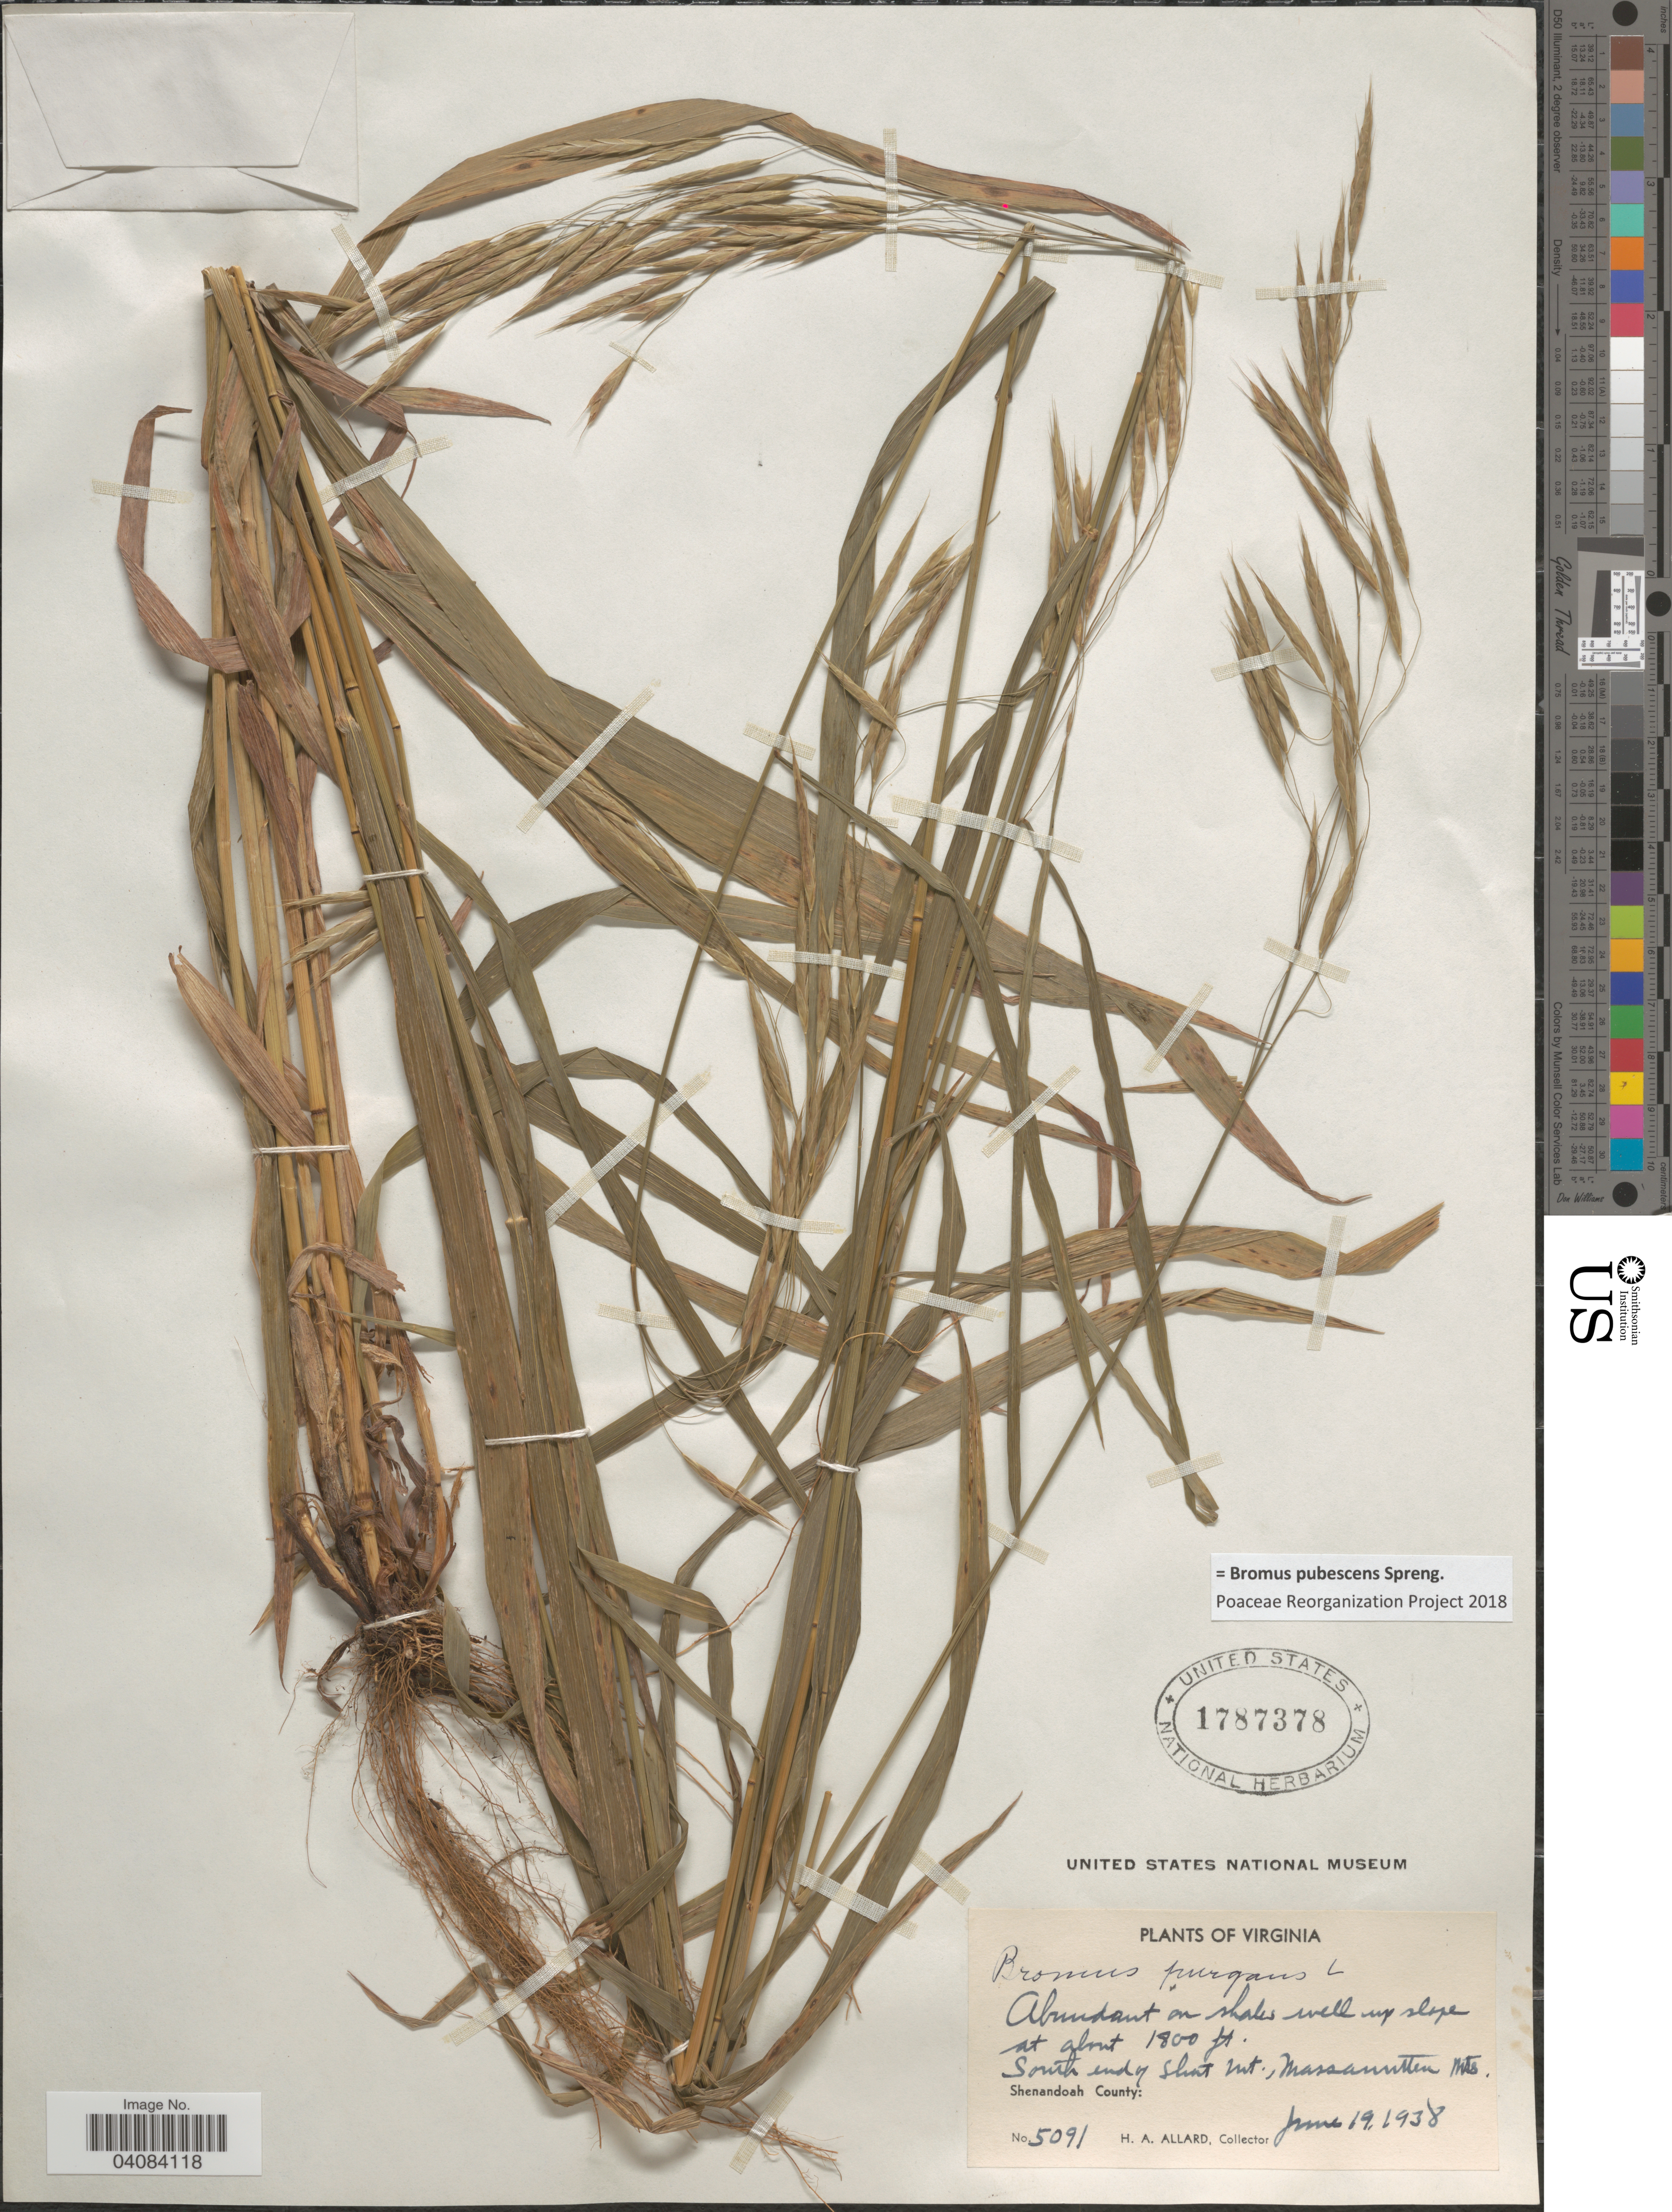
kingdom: Plantae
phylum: Tracheophyta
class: Liliopsida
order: Poales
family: Poaceae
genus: Bromus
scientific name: Bromus pubescens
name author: Muhl. ex Willd.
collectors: H. A. Allard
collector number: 5091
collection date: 1938-06-19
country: United States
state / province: Virginia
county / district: Shenandoah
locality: Abundant on shales well up slope. South end Short Mt., Massanutten Mts. Shenandoah County.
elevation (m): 549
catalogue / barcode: US 1787378